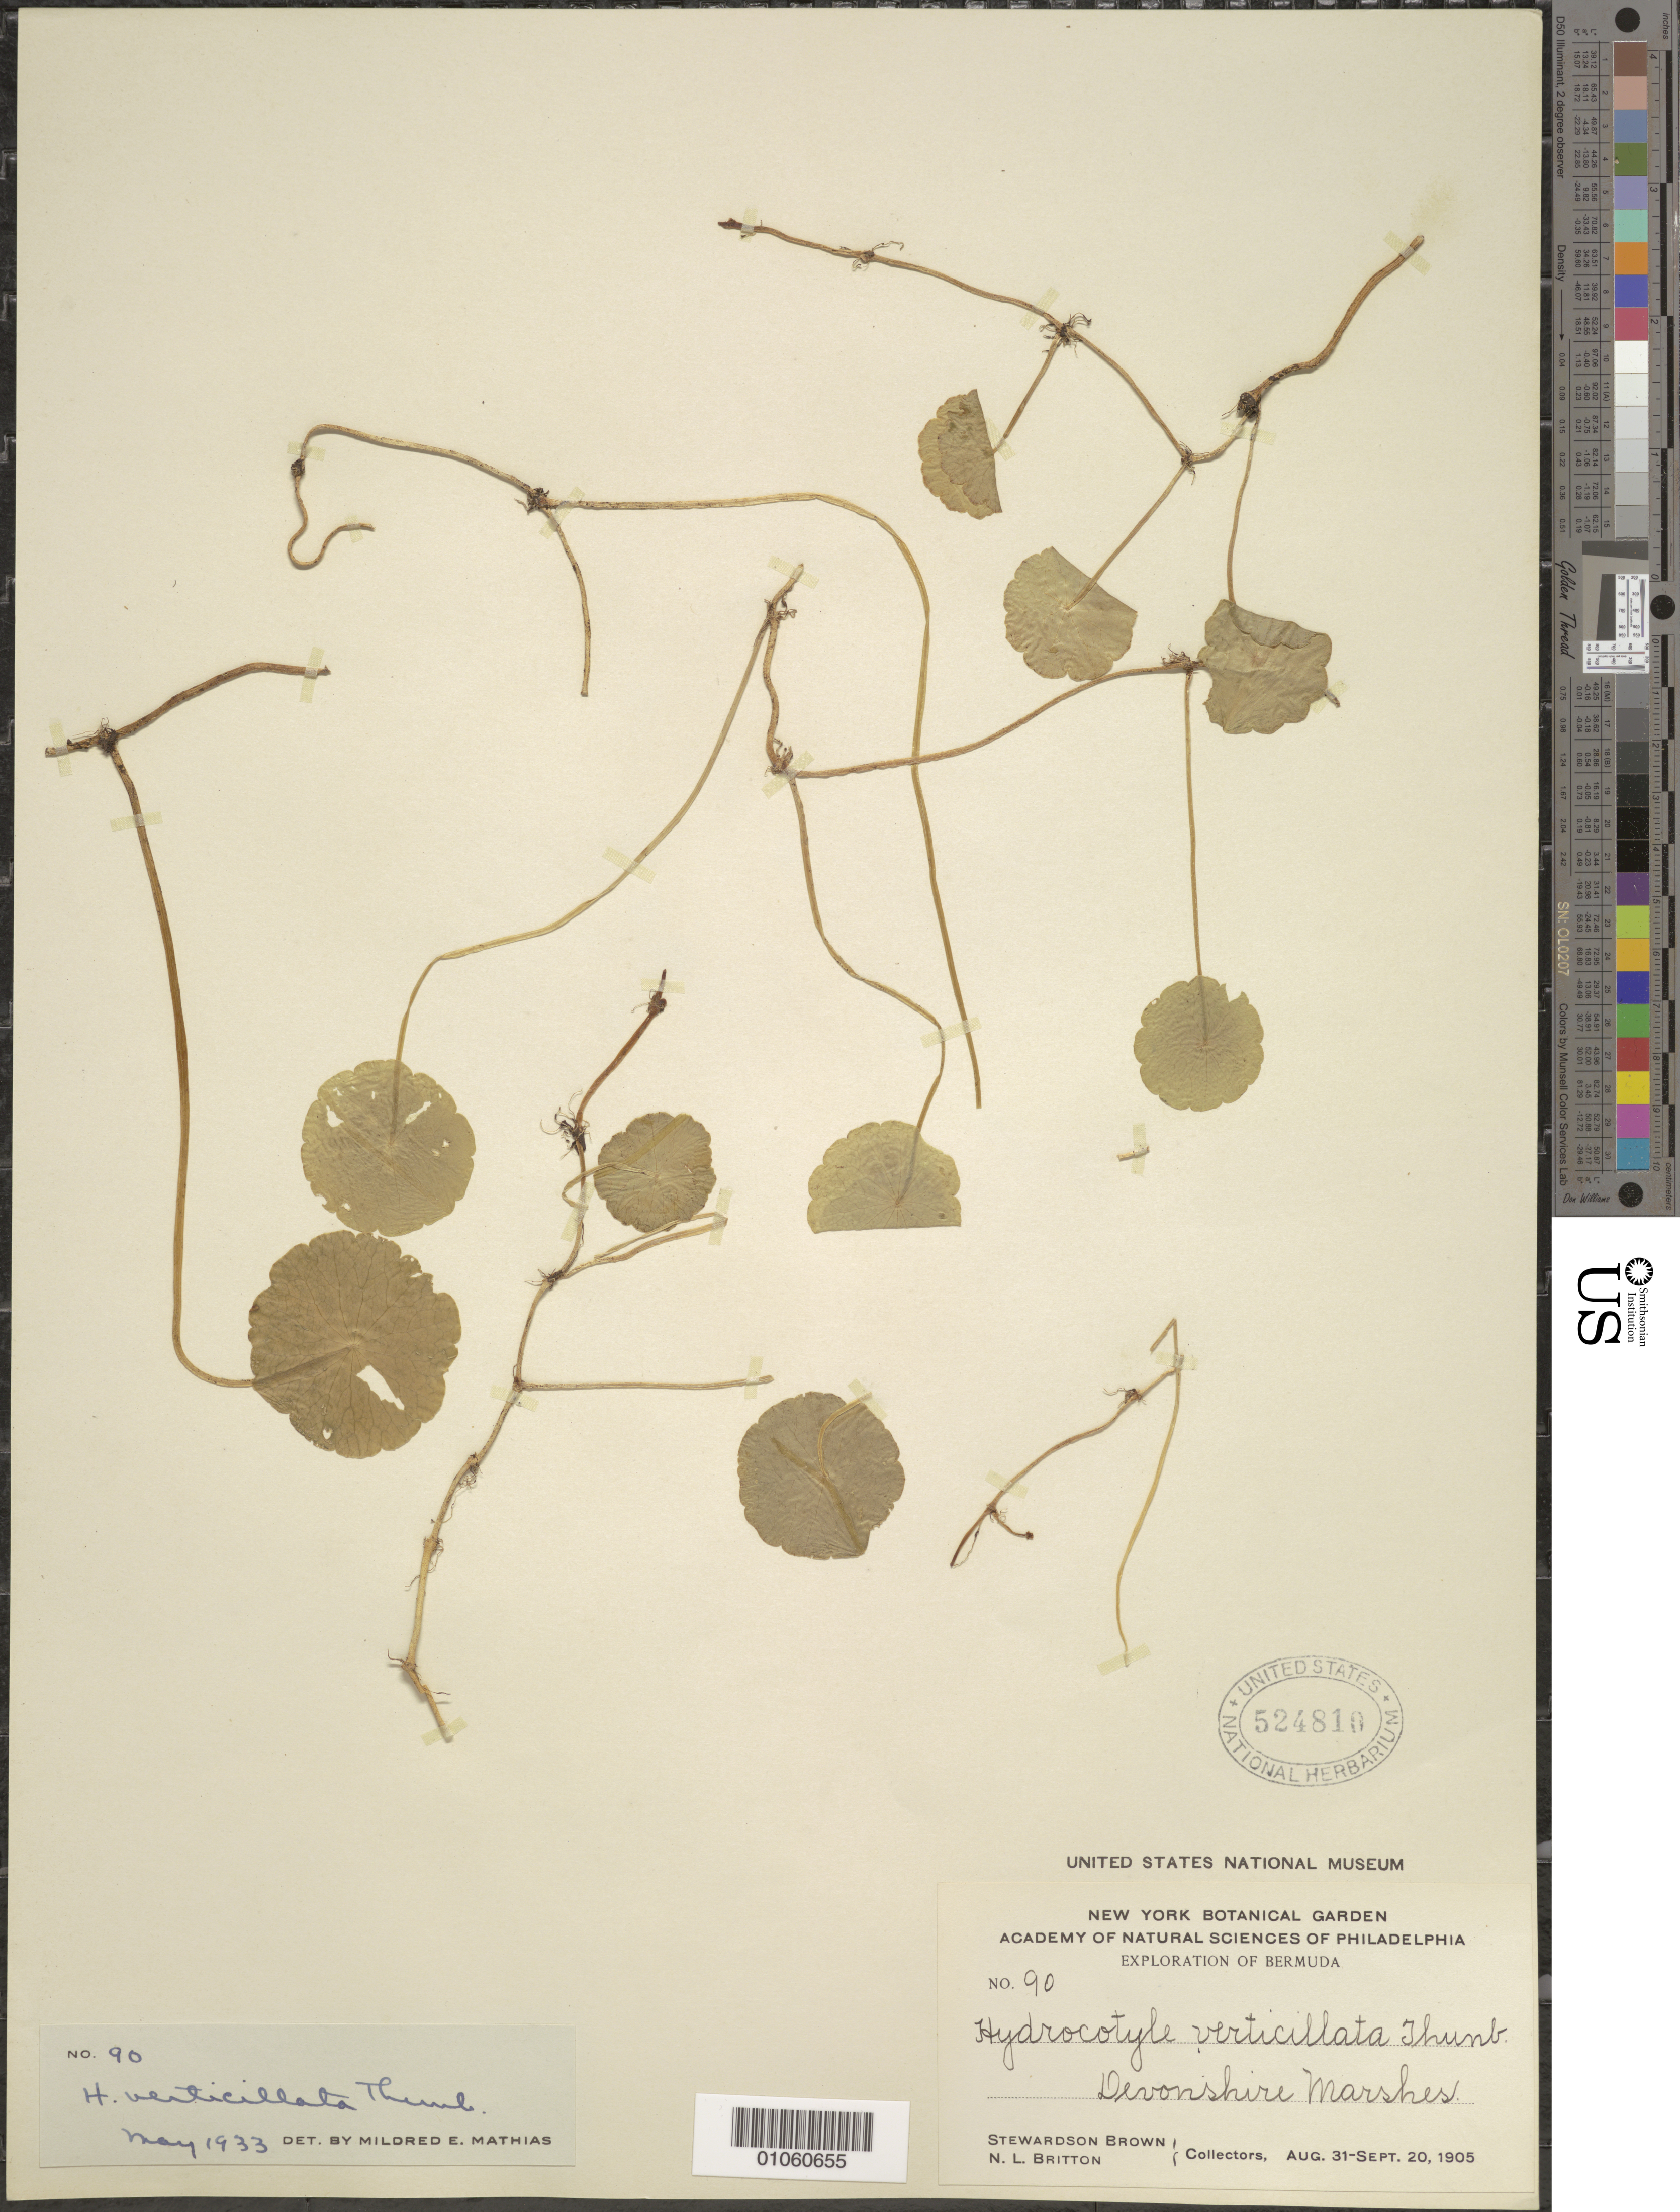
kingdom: Plantae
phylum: Tracheophyta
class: Magnoliopsida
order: Apiales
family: Araliaceae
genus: Hydrocotyle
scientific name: Hydrocotyle verticillata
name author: Thunb.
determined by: Mathias, M. E.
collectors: S. Brown & N. Britton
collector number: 90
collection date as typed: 31 Aug 1905 to 20 Sep 1905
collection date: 1905-08-31/1905-09-20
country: Bermuda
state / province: Devonshire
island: Bermuda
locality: Devonshire Marshes.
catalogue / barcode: US 524810